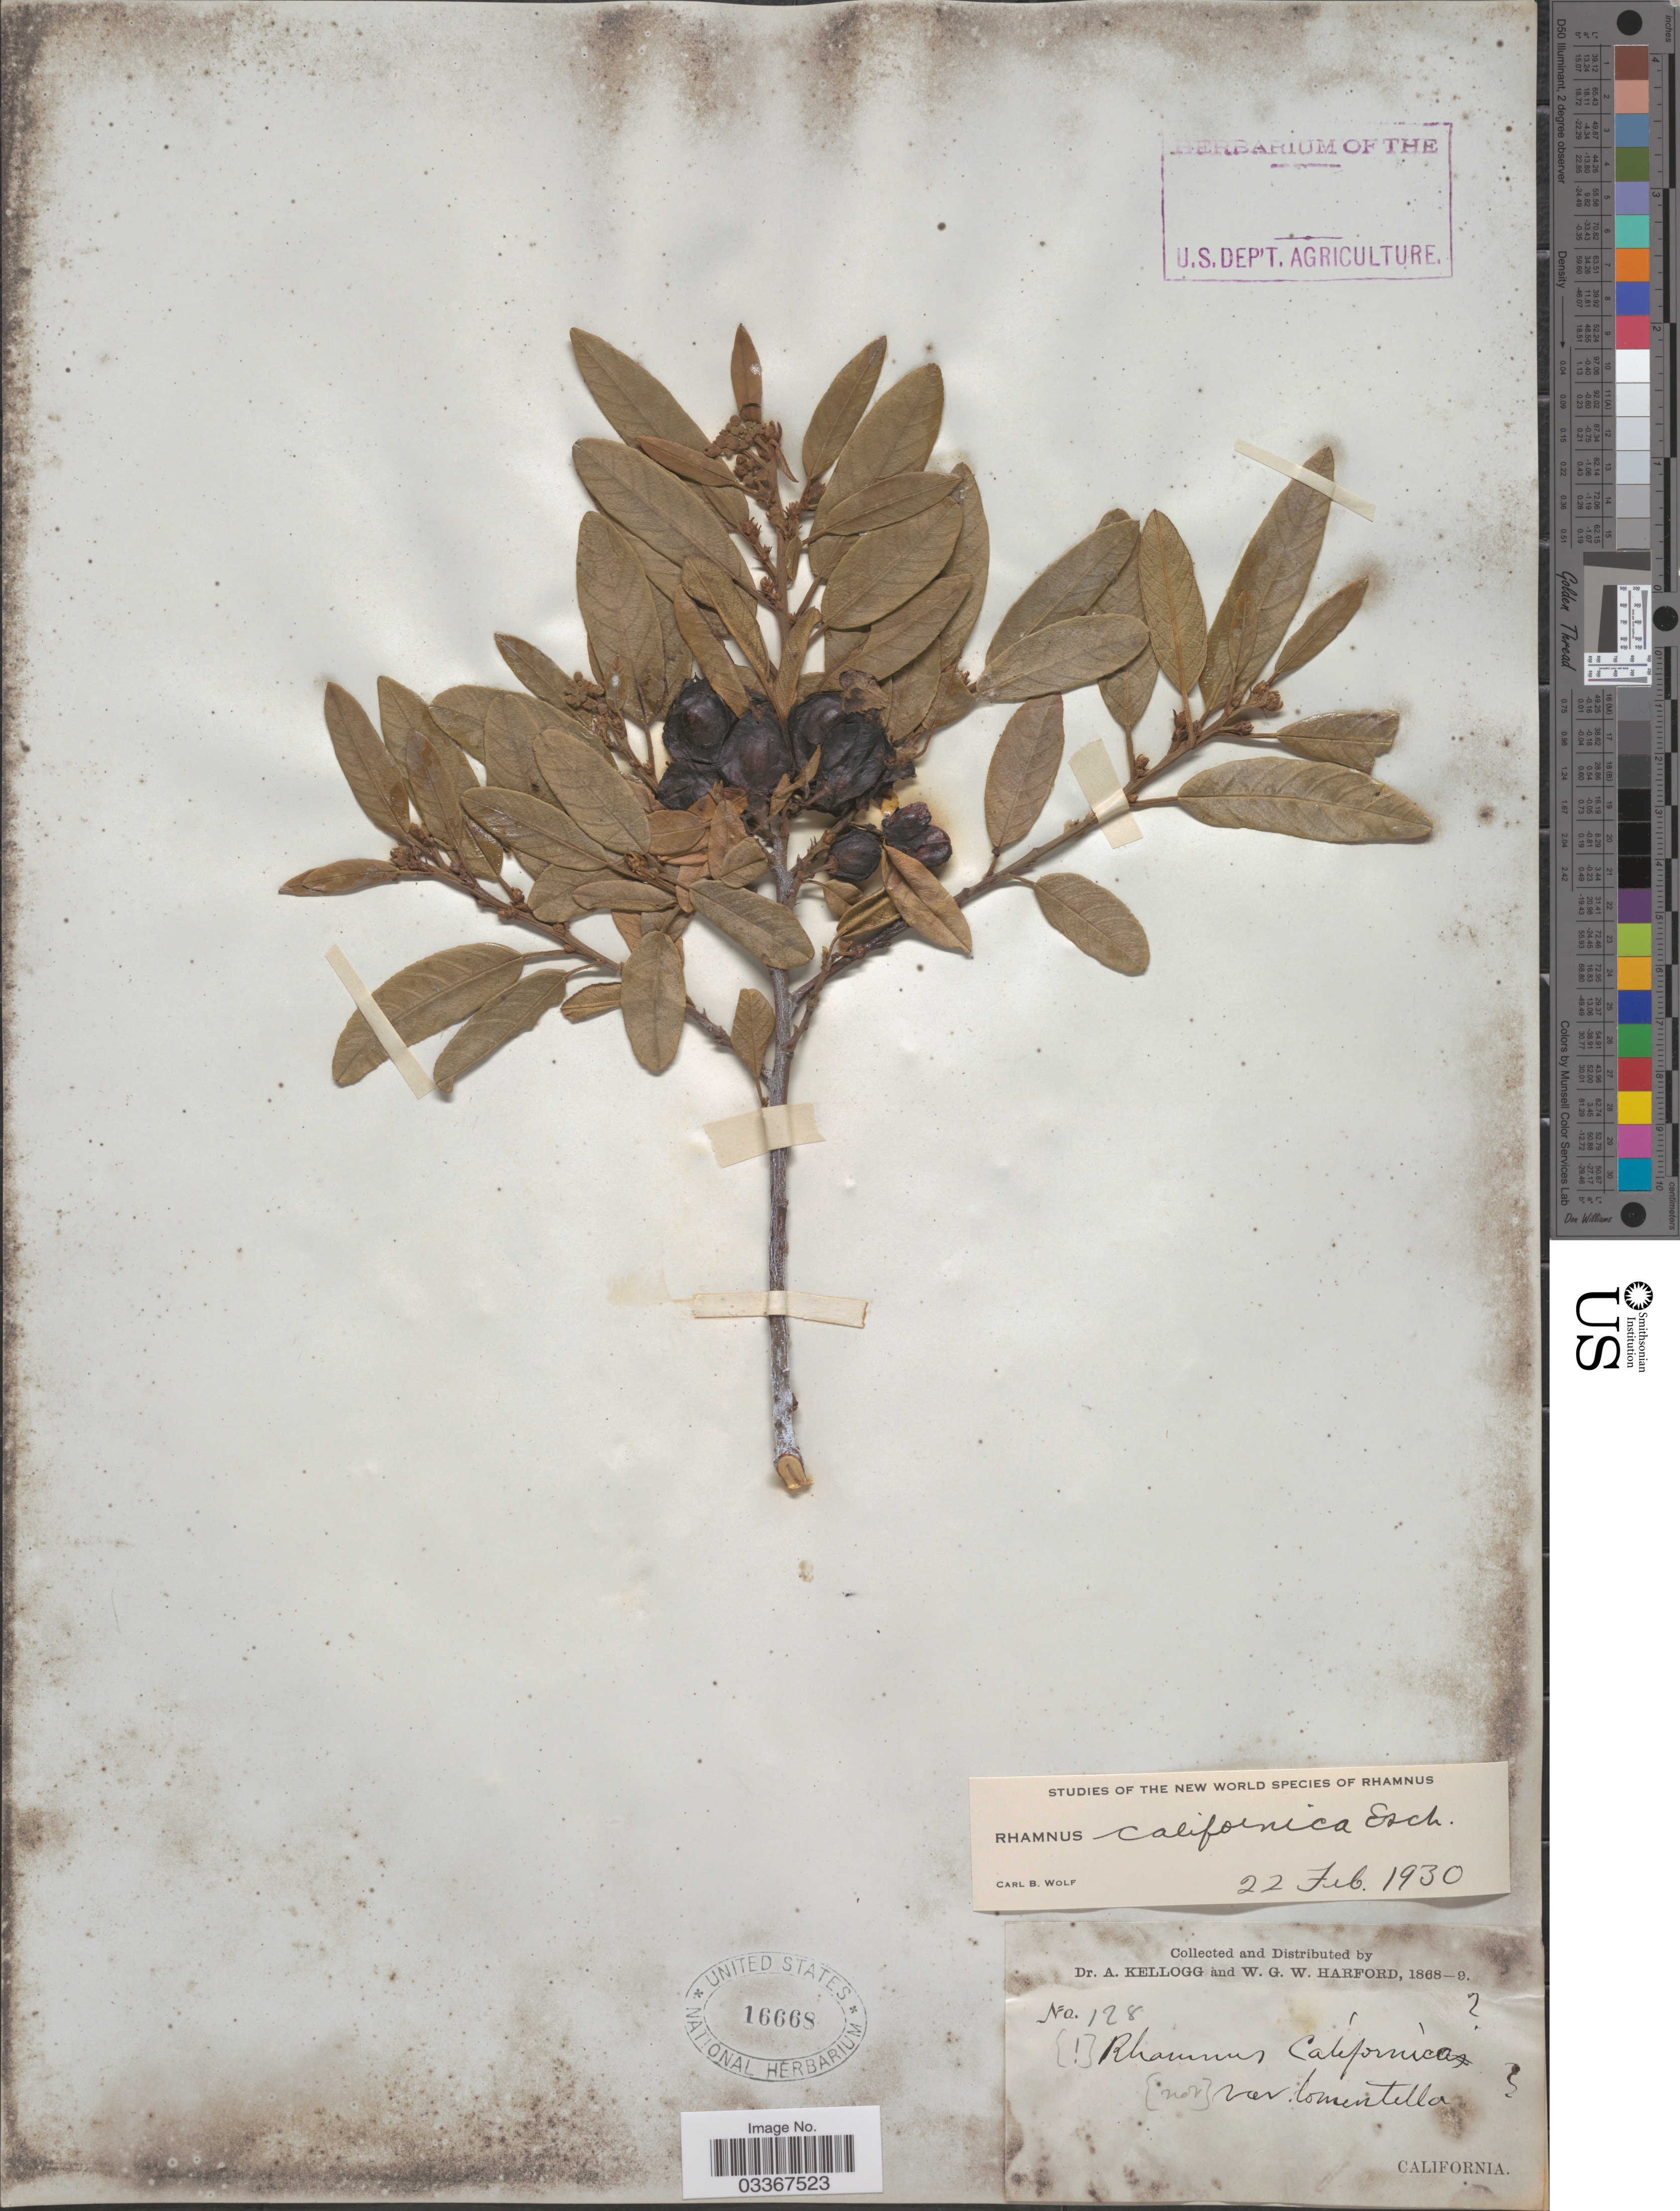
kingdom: Plantae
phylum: Tracheophyta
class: Magnoliopsida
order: Rosales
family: Rhamnaceae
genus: Frangula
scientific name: Frangula californica subsp. californica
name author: (Eschsch.) A. Gray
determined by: Strong, Mark T., (BOT), Smithsonian Institution - National Museum of Natural History (UNITED STATES)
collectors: A. Kellogg & W. G. W. Harford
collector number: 128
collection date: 1868/1869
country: United States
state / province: California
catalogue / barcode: US 16668